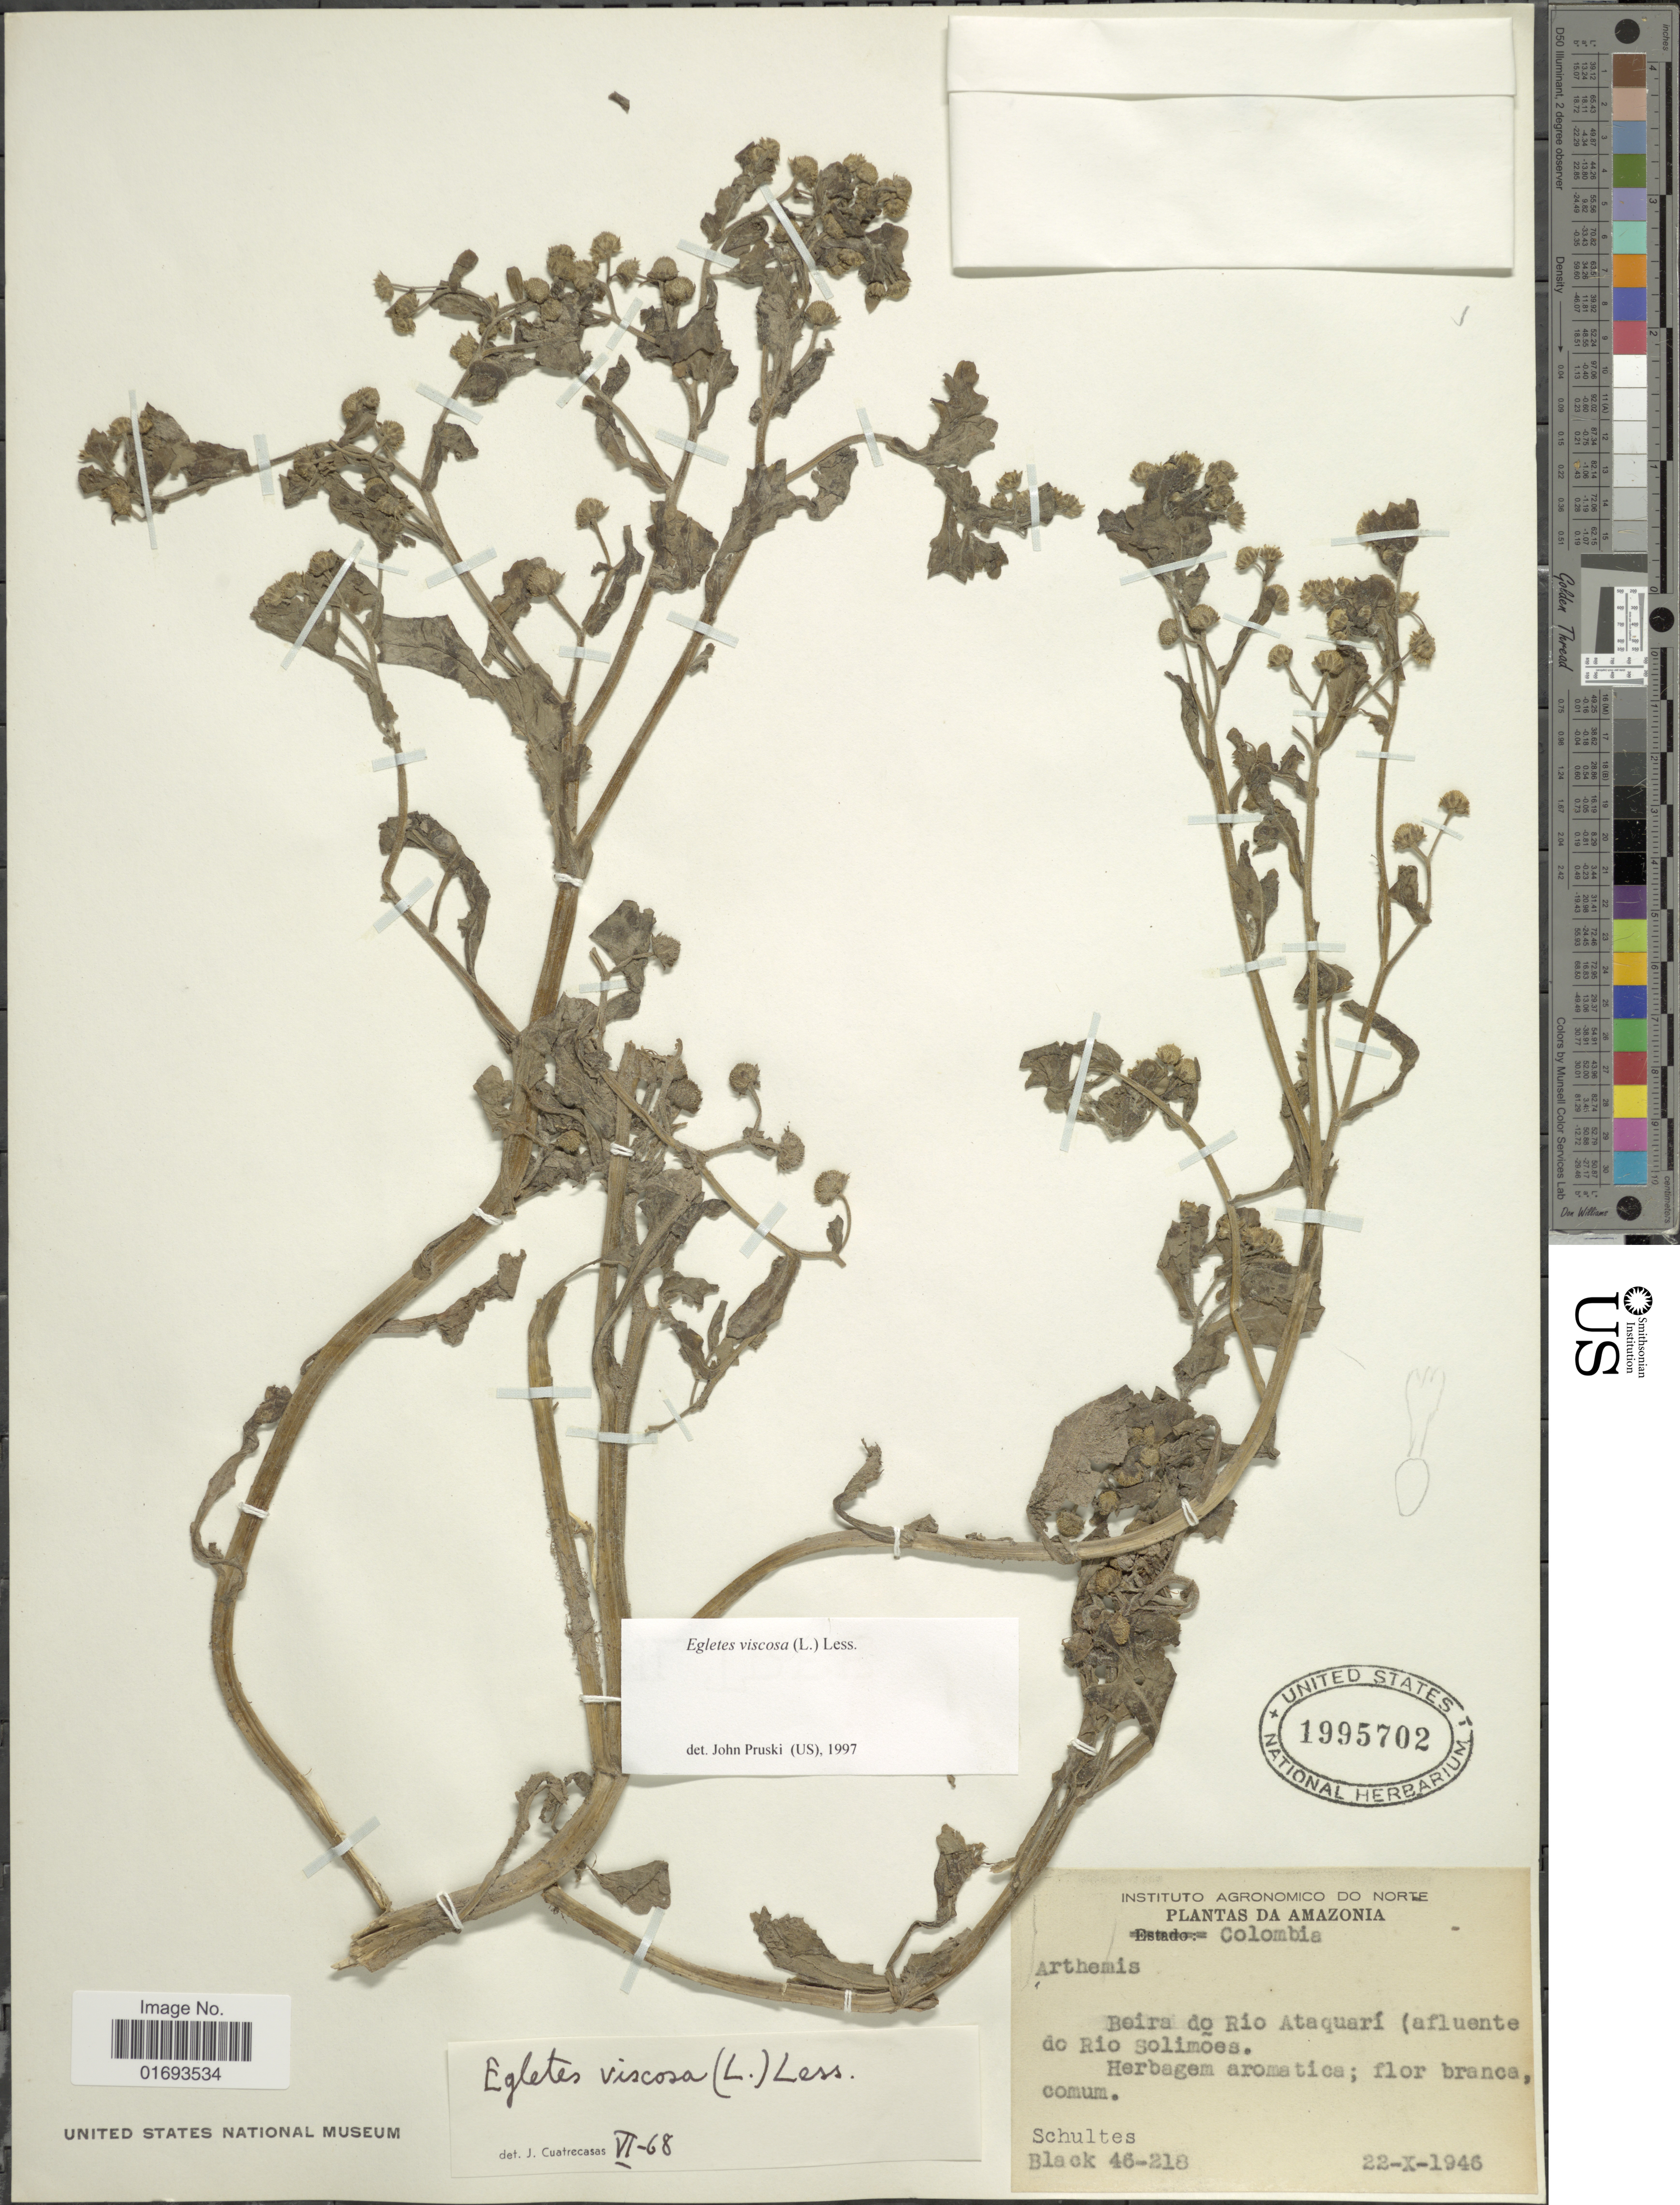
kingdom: Plantae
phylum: Tracheophyta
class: Magnoliopsida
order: Asterales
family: Asteraceae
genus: Egletes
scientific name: Egletes viscosa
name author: (L.) Less.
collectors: -- Schultes & -- Black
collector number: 46-218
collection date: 1946-10-22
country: Colombia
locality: Amazonia. Colombia. Beira do Rio Ataquari (afluente do Rio Solimoes).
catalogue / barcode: US 1995702